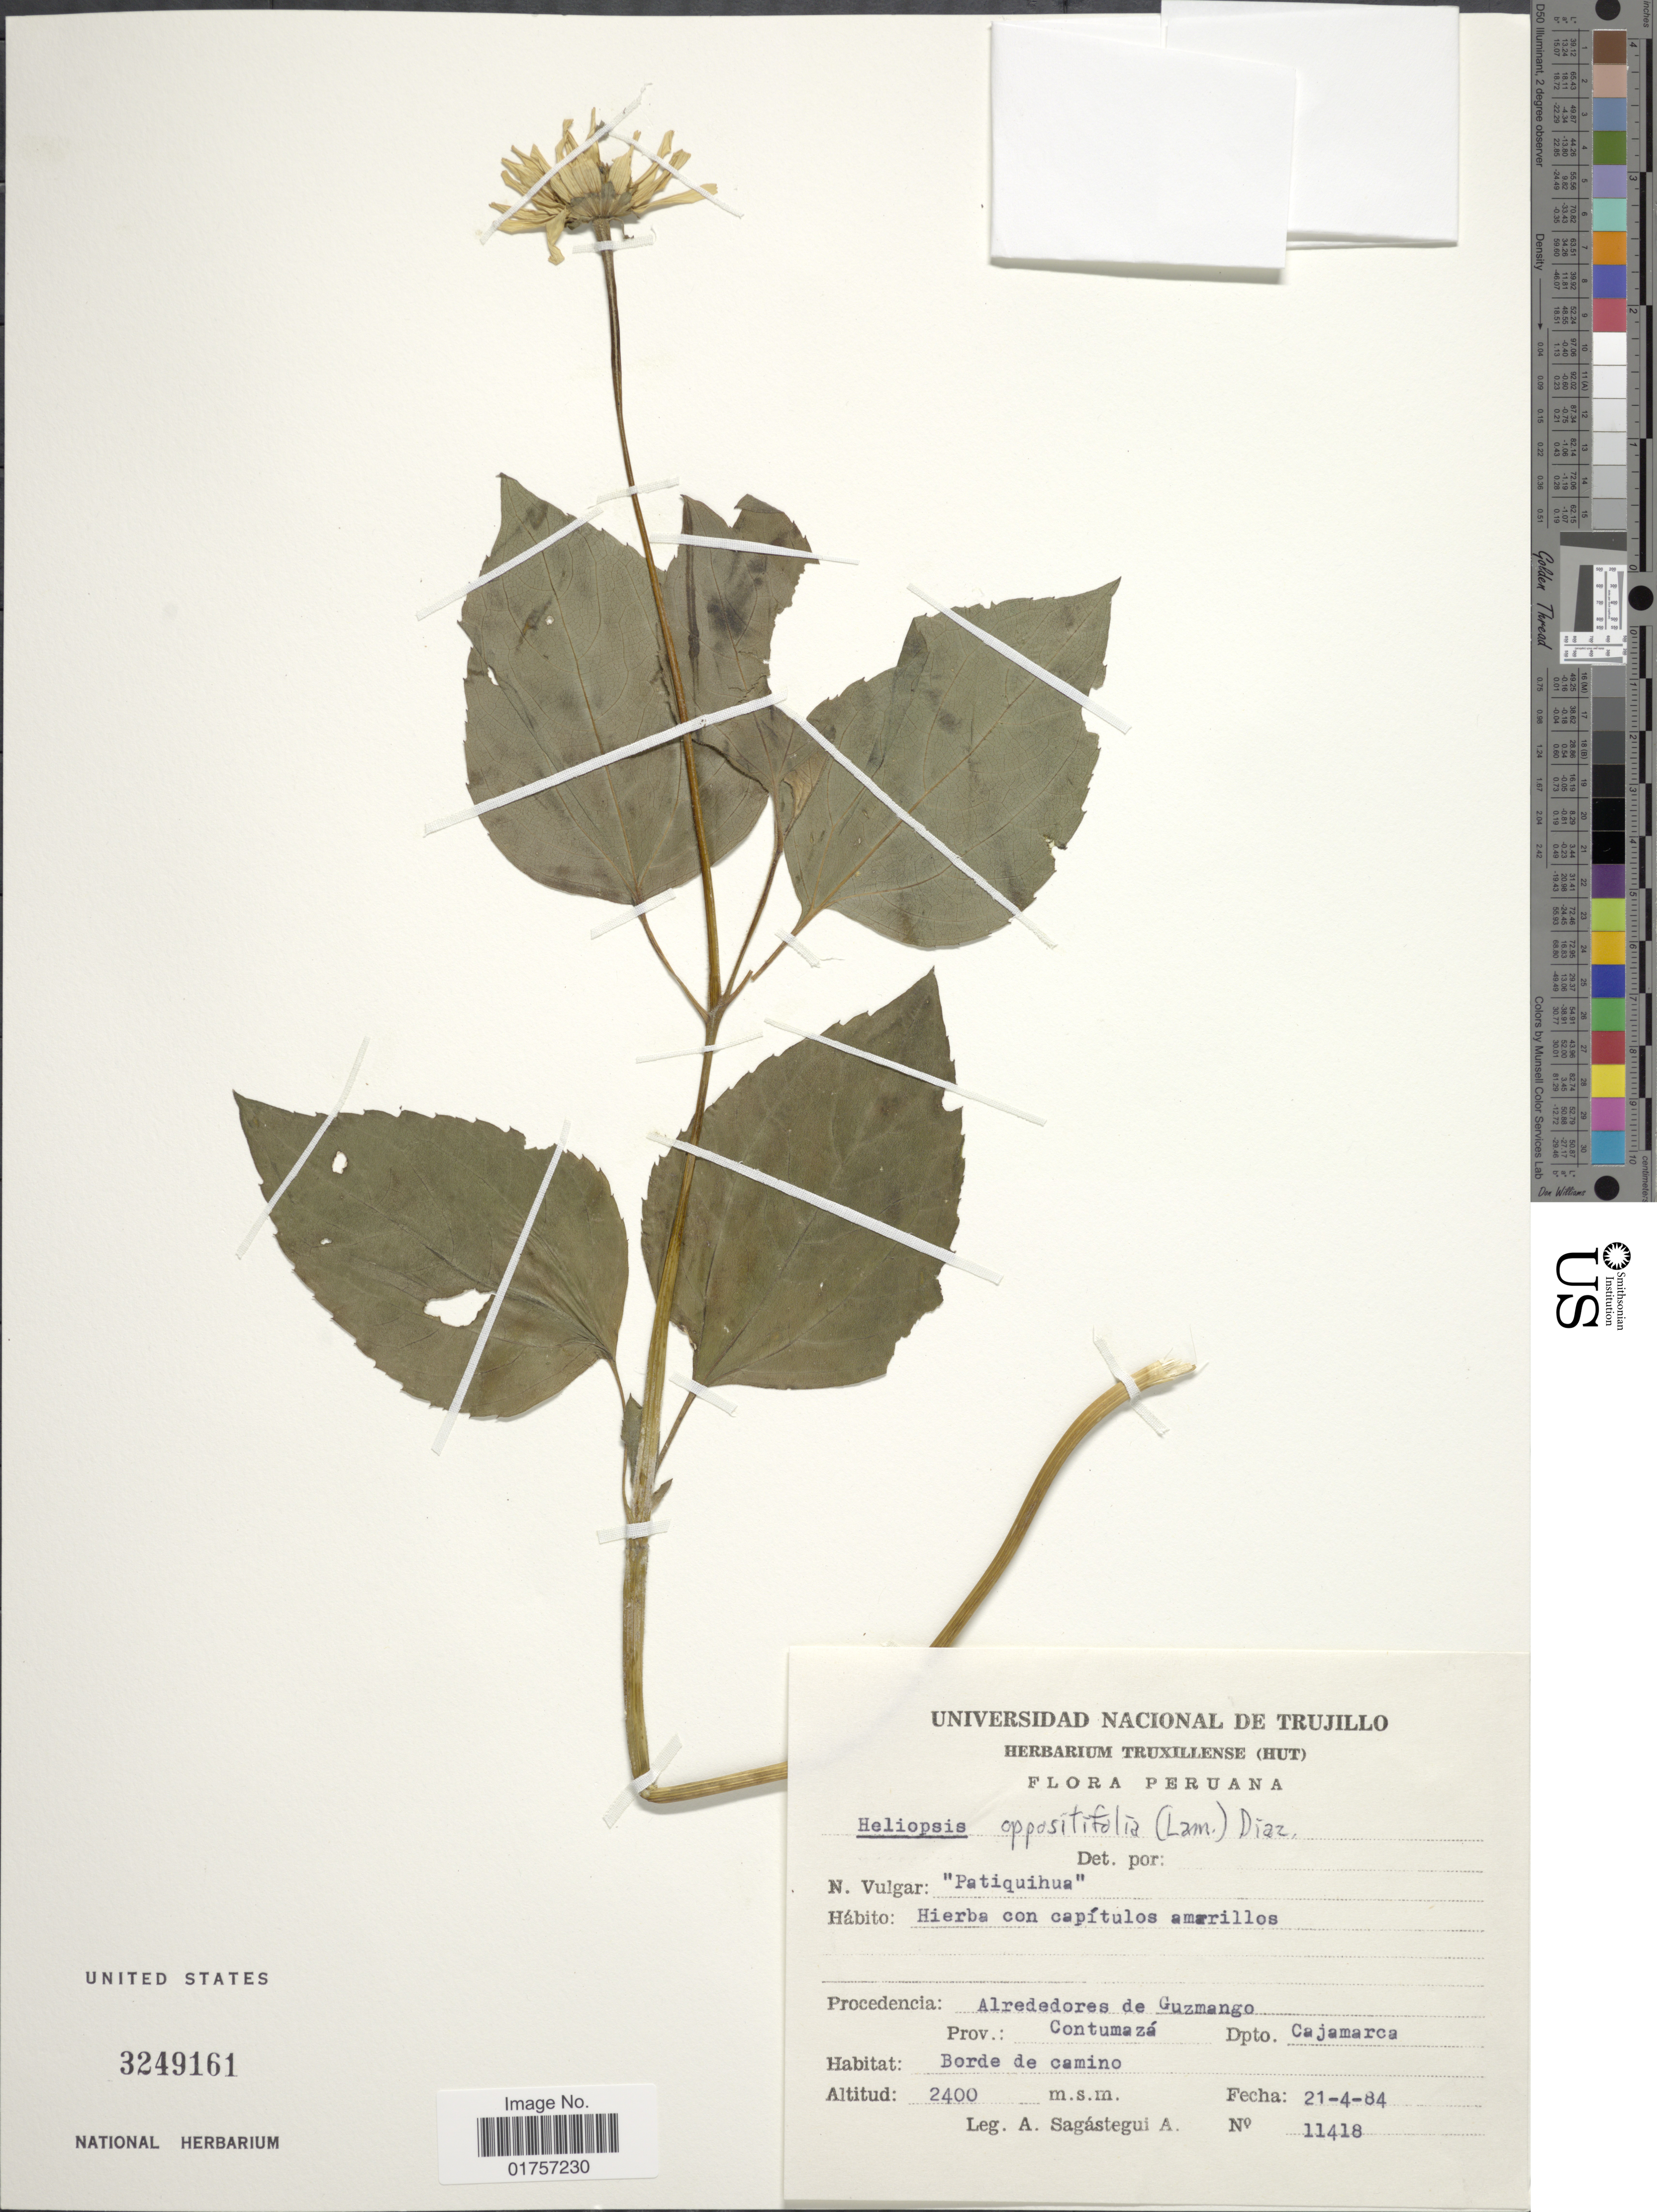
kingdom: Plantae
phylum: Tracheophyta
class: Magnoliopsida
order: Asterales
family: Asteraceae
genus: Heliopsis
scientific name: Heliopsis buphthalmoides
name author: (Jacq.) Dunal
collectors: A. Sagástegui A.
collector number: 11418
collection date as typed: Transcribed d/m/y: 21/4/84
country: Peru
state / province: Cajamarca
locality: Procedencia: Alrededores de Guzmango. Prov.: Costumazá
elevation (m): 2400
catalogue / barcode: US 3249161